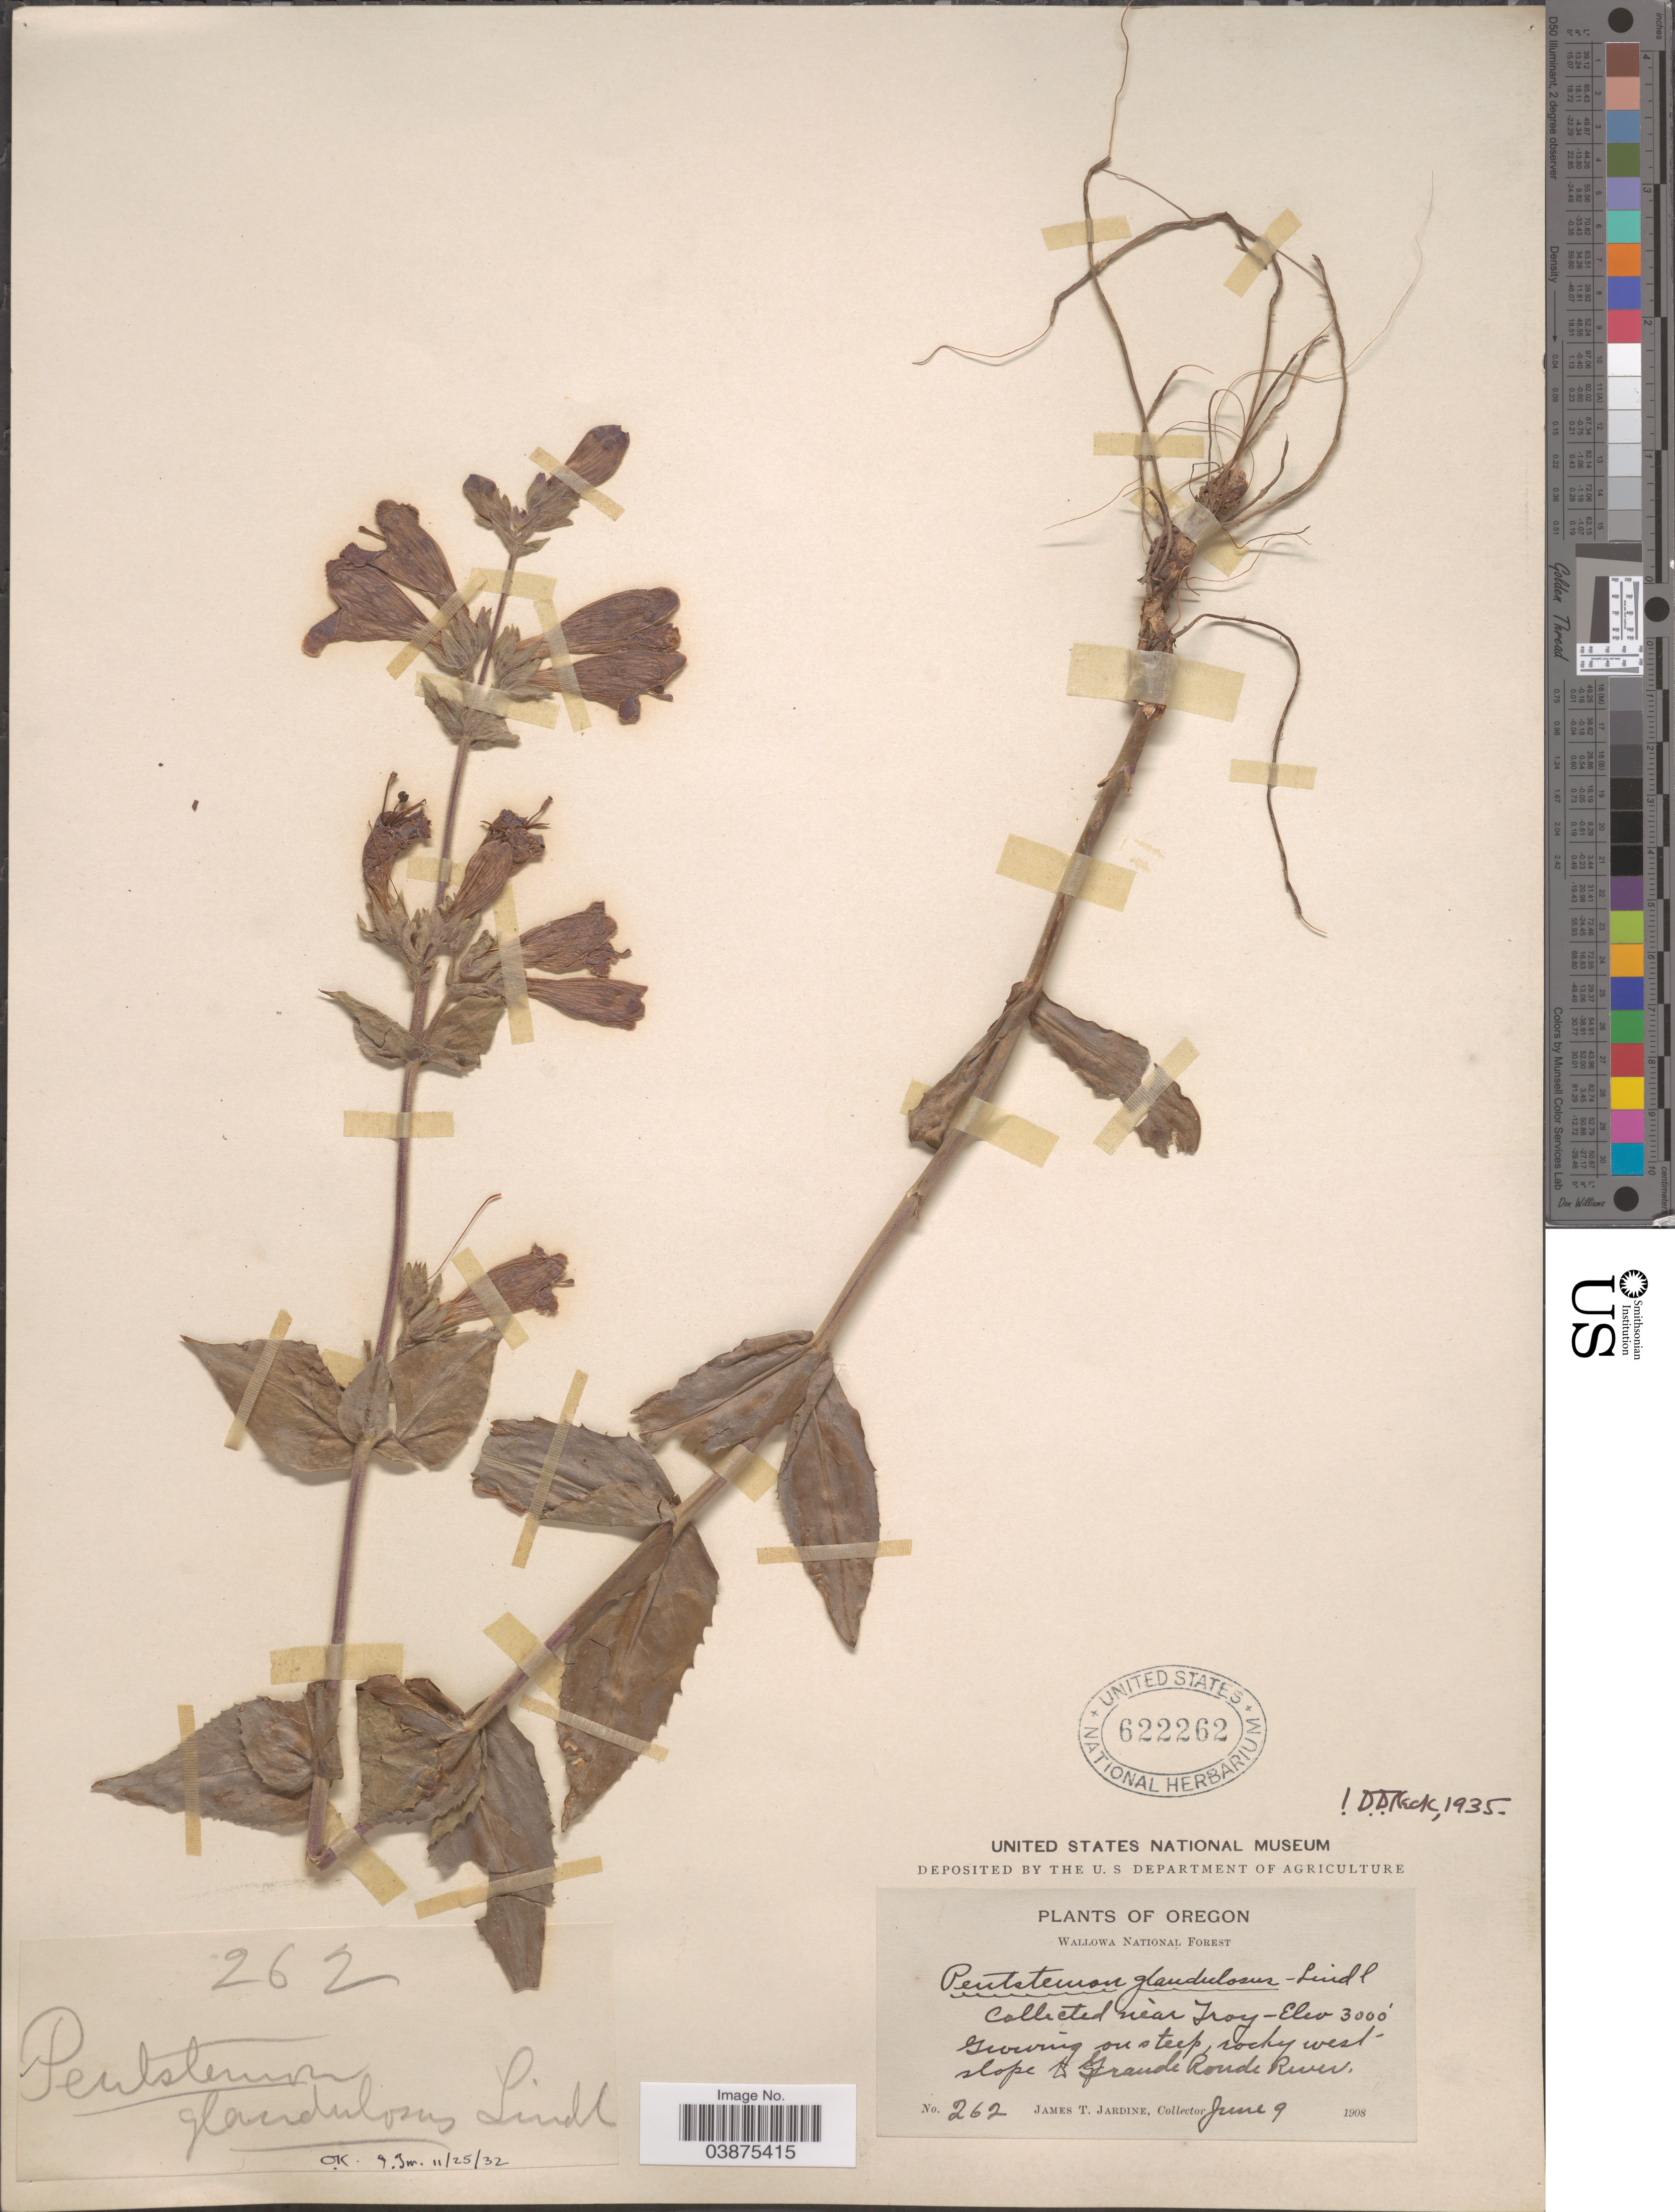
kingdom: Plantae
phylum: Tracheophyta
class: Magnoliopsida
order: Lamiales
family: Plantaginaceae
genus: Penstemon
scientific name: Penstemon glandulosus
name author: Douglas ex Lindl.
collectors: J. T. Jardine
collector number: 262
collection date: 1908-06-09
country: United States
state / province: Oregon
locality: Wallowa National Forest. near Troy. On steep, rocky west slope of Grande Ronde River.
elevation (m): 914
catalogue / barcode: US 622262